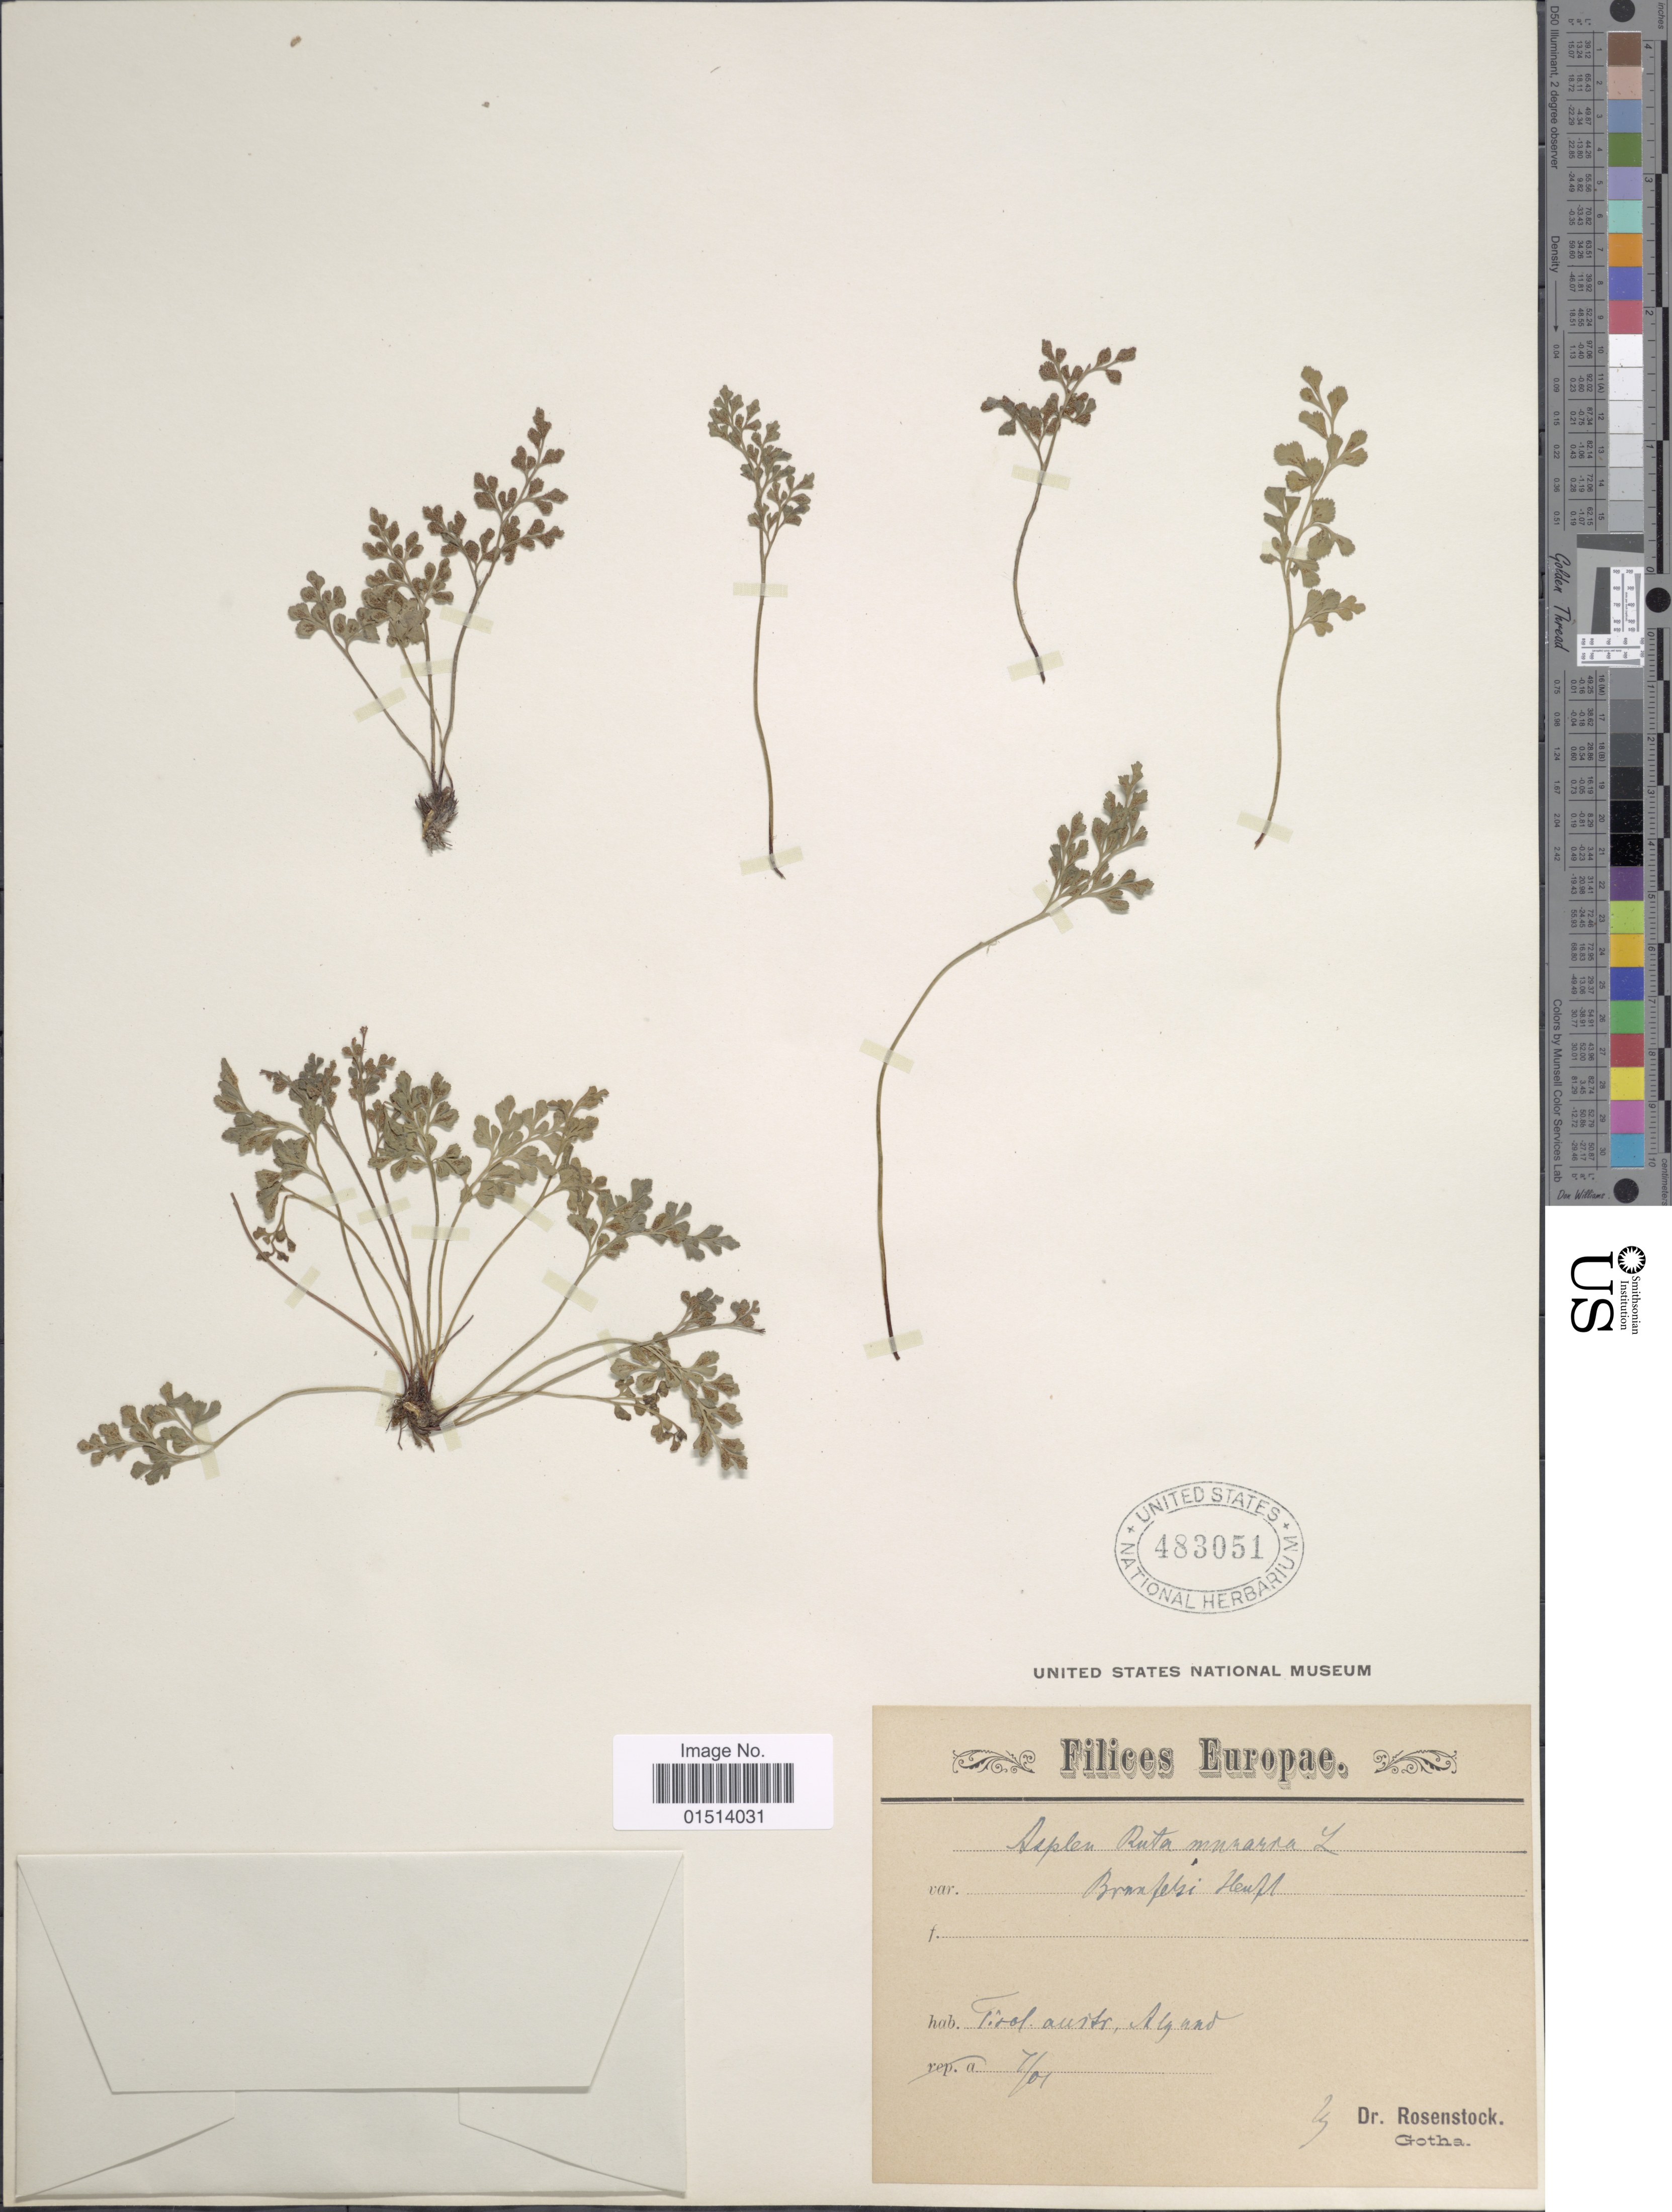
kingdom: Plantae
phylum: Tracheophyta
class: Polypodiopsida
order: Polypodiales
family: Aspleniaceae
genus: Asplenium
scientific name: Asplenium ruta-muraria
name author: L.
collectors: E. Rosenstock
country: Italy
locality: Europae, Tirol, Austr, Algund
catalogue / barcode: US 483051